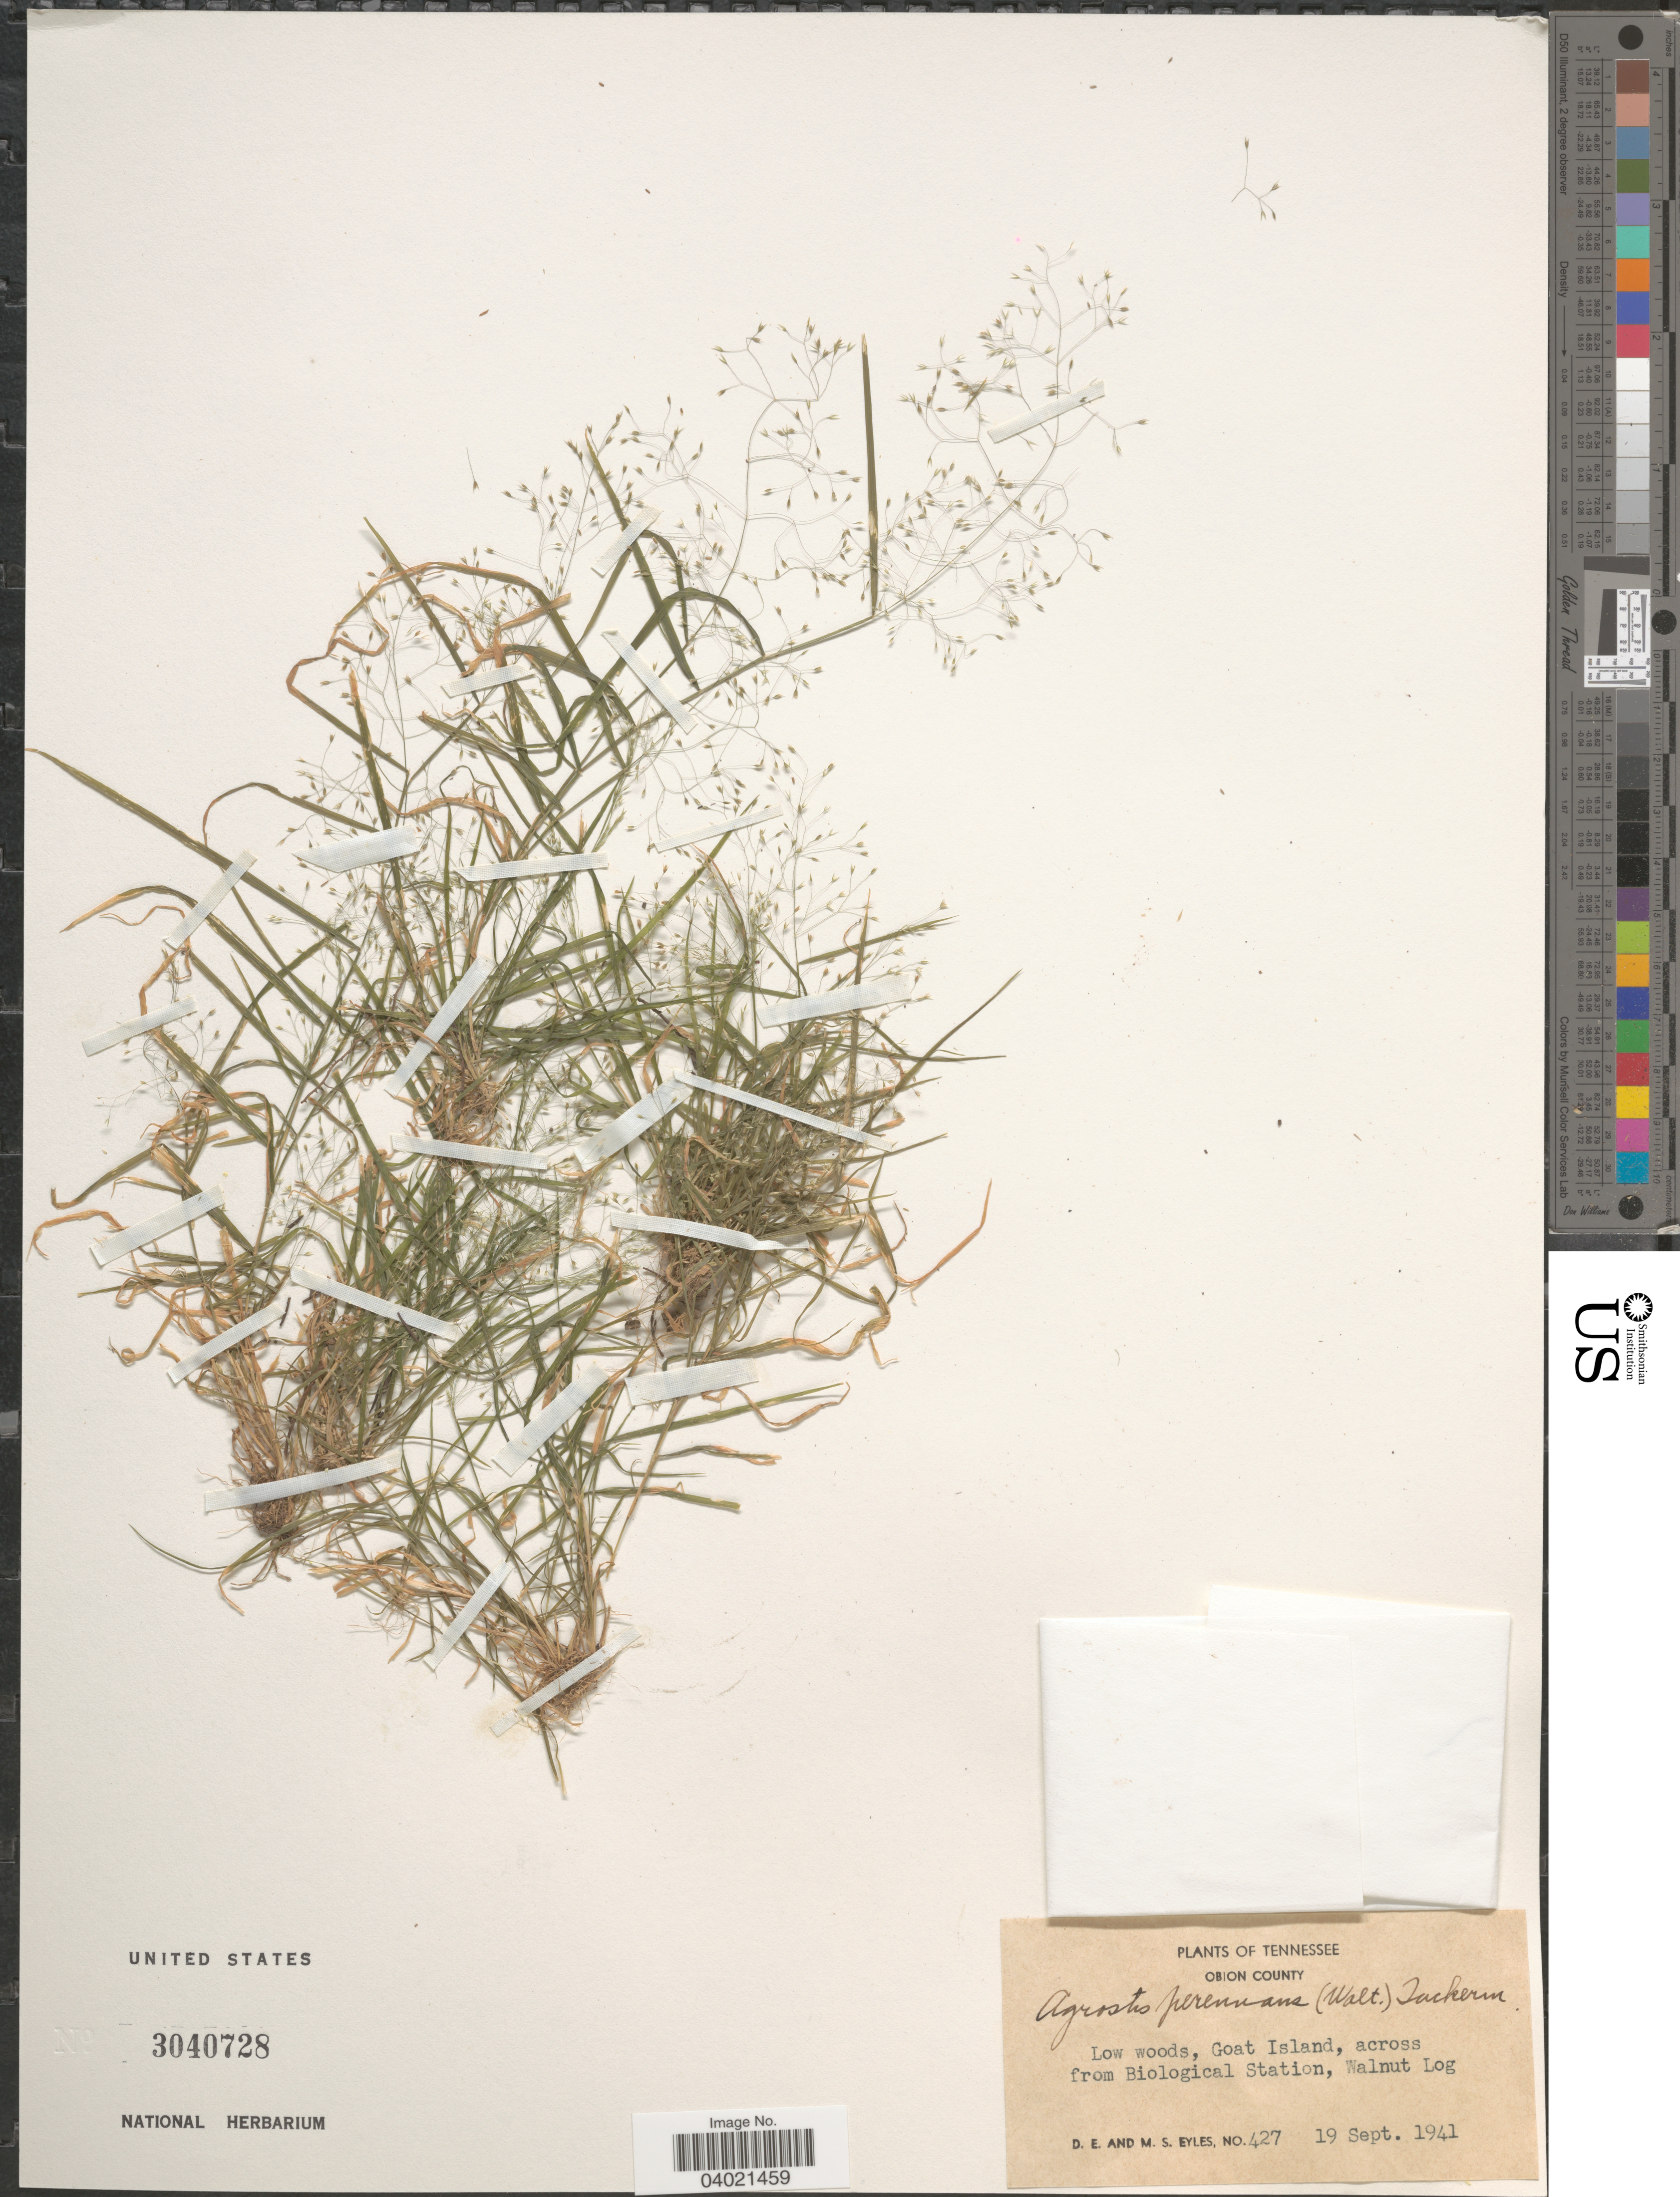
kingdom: Plantae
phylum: Tracheophyta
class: Liliopsida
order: Poales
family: Poaceae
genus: Agrostis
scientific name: Agrostis perennans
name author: (Walter) Tuck.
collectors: D. Eyles & M. Eyles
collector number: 427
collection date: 1941-09-19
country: United States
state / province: Tennessee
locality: Obion County. Low woods, Goad Island, across from Biological Station, Walnut Log.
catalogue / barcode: US 3040728